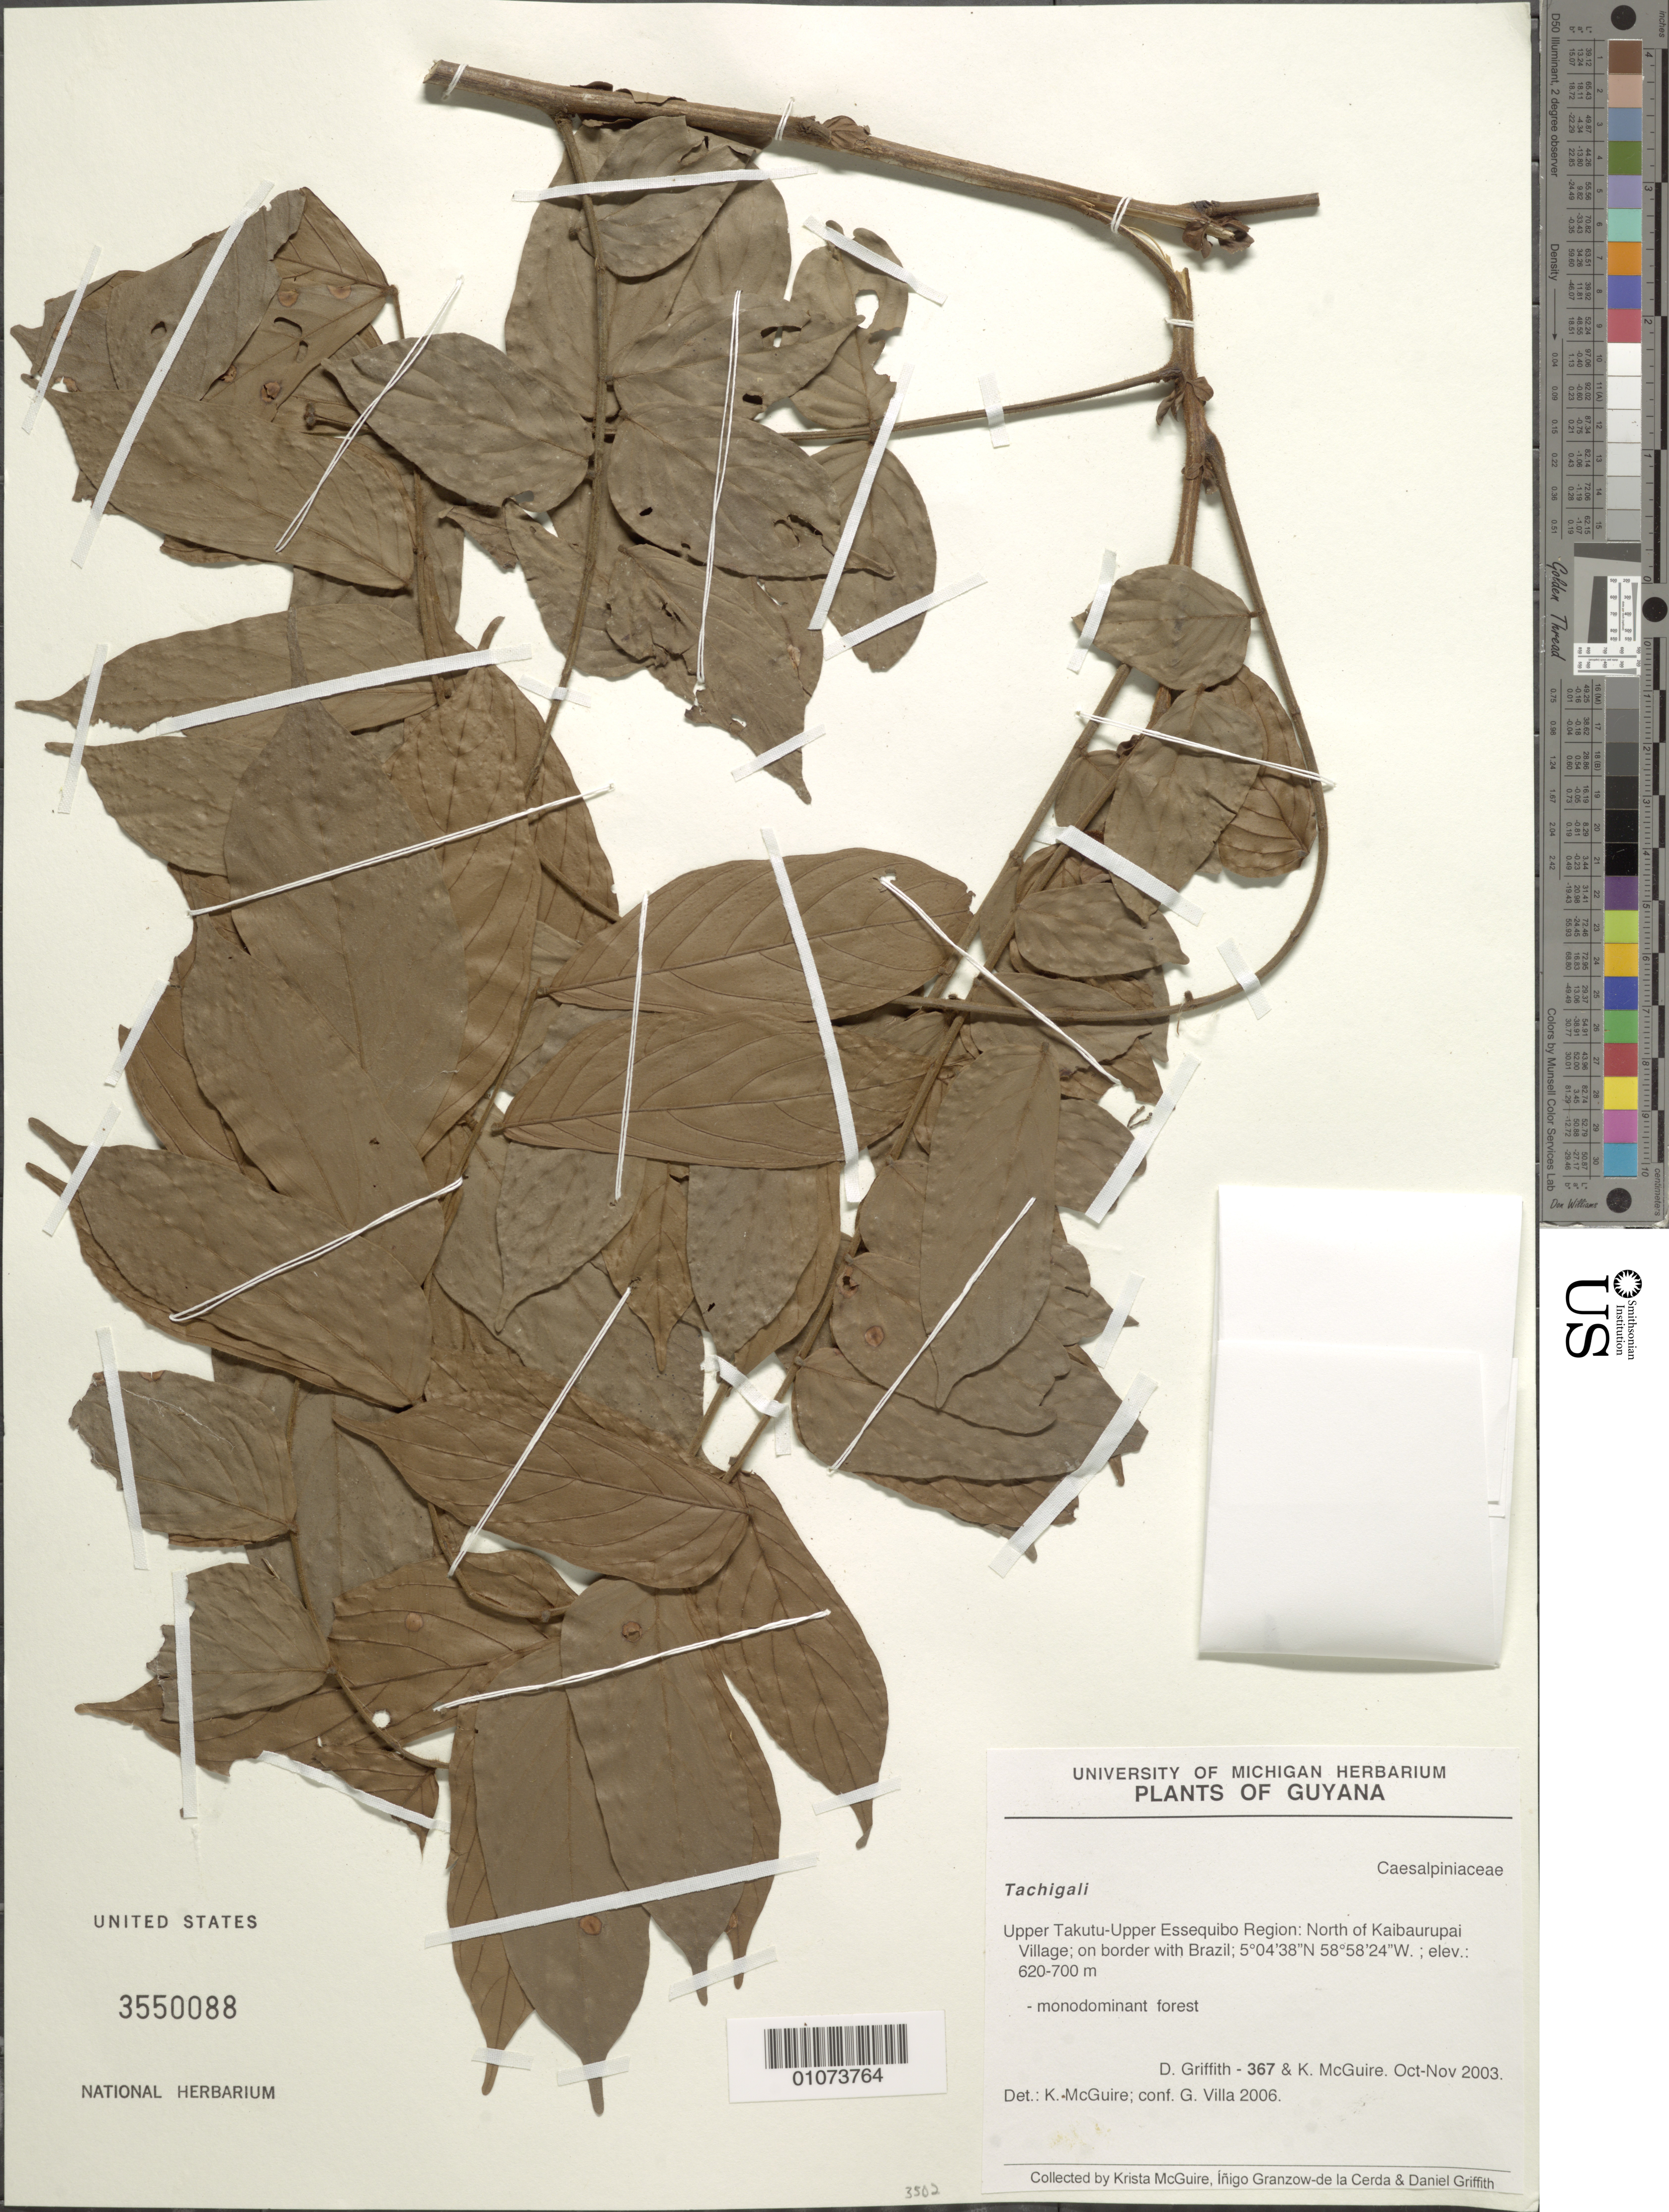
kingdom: Plantae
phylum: Tracheophyta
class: Magnoliopsida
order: Fabales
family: Fabaceae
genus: Tachigali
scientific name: Tachigali sp.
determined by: Villa, Gorky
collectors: D. Griffith & K. McGuire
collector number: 367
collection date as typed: Oct-03 to Nov-03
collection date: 2003-10/2003-11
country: Guyana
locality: Upper Takutu - Upper Essequibo Region: North of Kaibaurupai Village; on border with Brazil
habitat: Monodominant forest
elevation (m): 620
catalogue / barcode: US 3550088